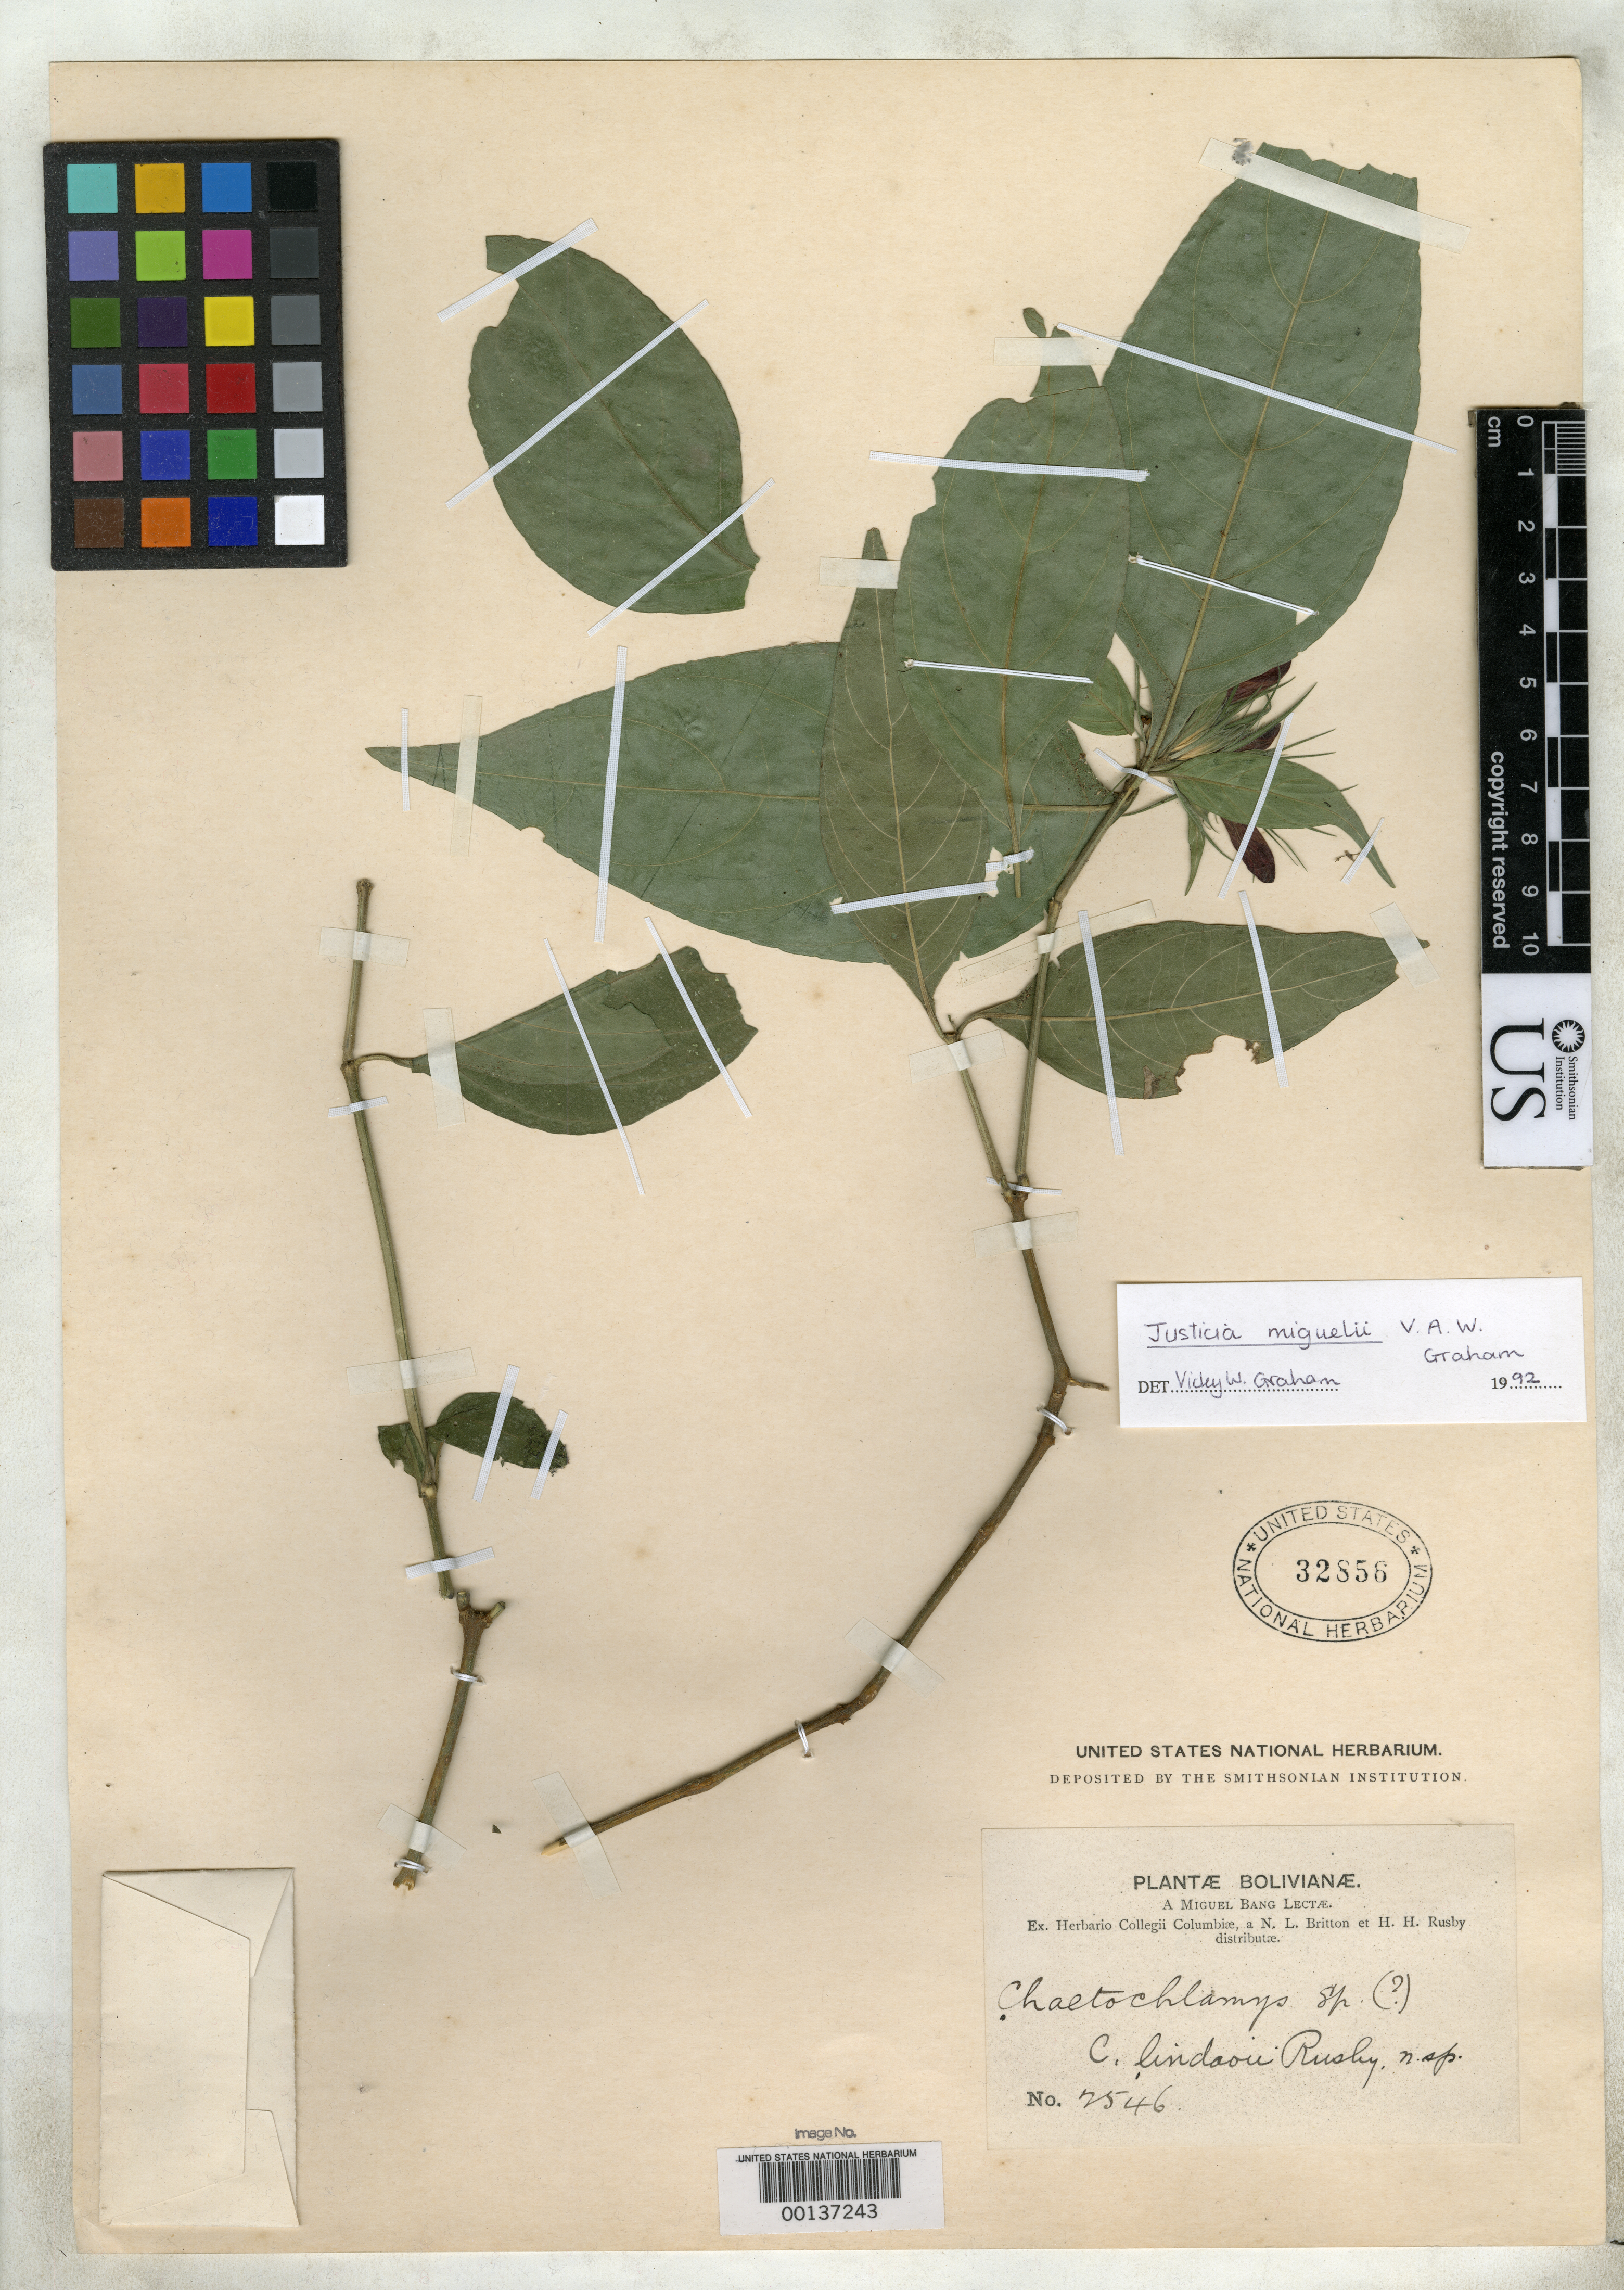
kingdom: Plantae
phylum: Tracheophyta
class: Magnoliopsida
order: Lamiales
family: Acanthaceae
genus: Chaetochlamys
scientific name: Chaetochlamys lindavii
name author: Rusby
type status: Isotype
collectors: M. Bang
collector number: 2546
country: Bolivia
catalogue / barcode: US 32856